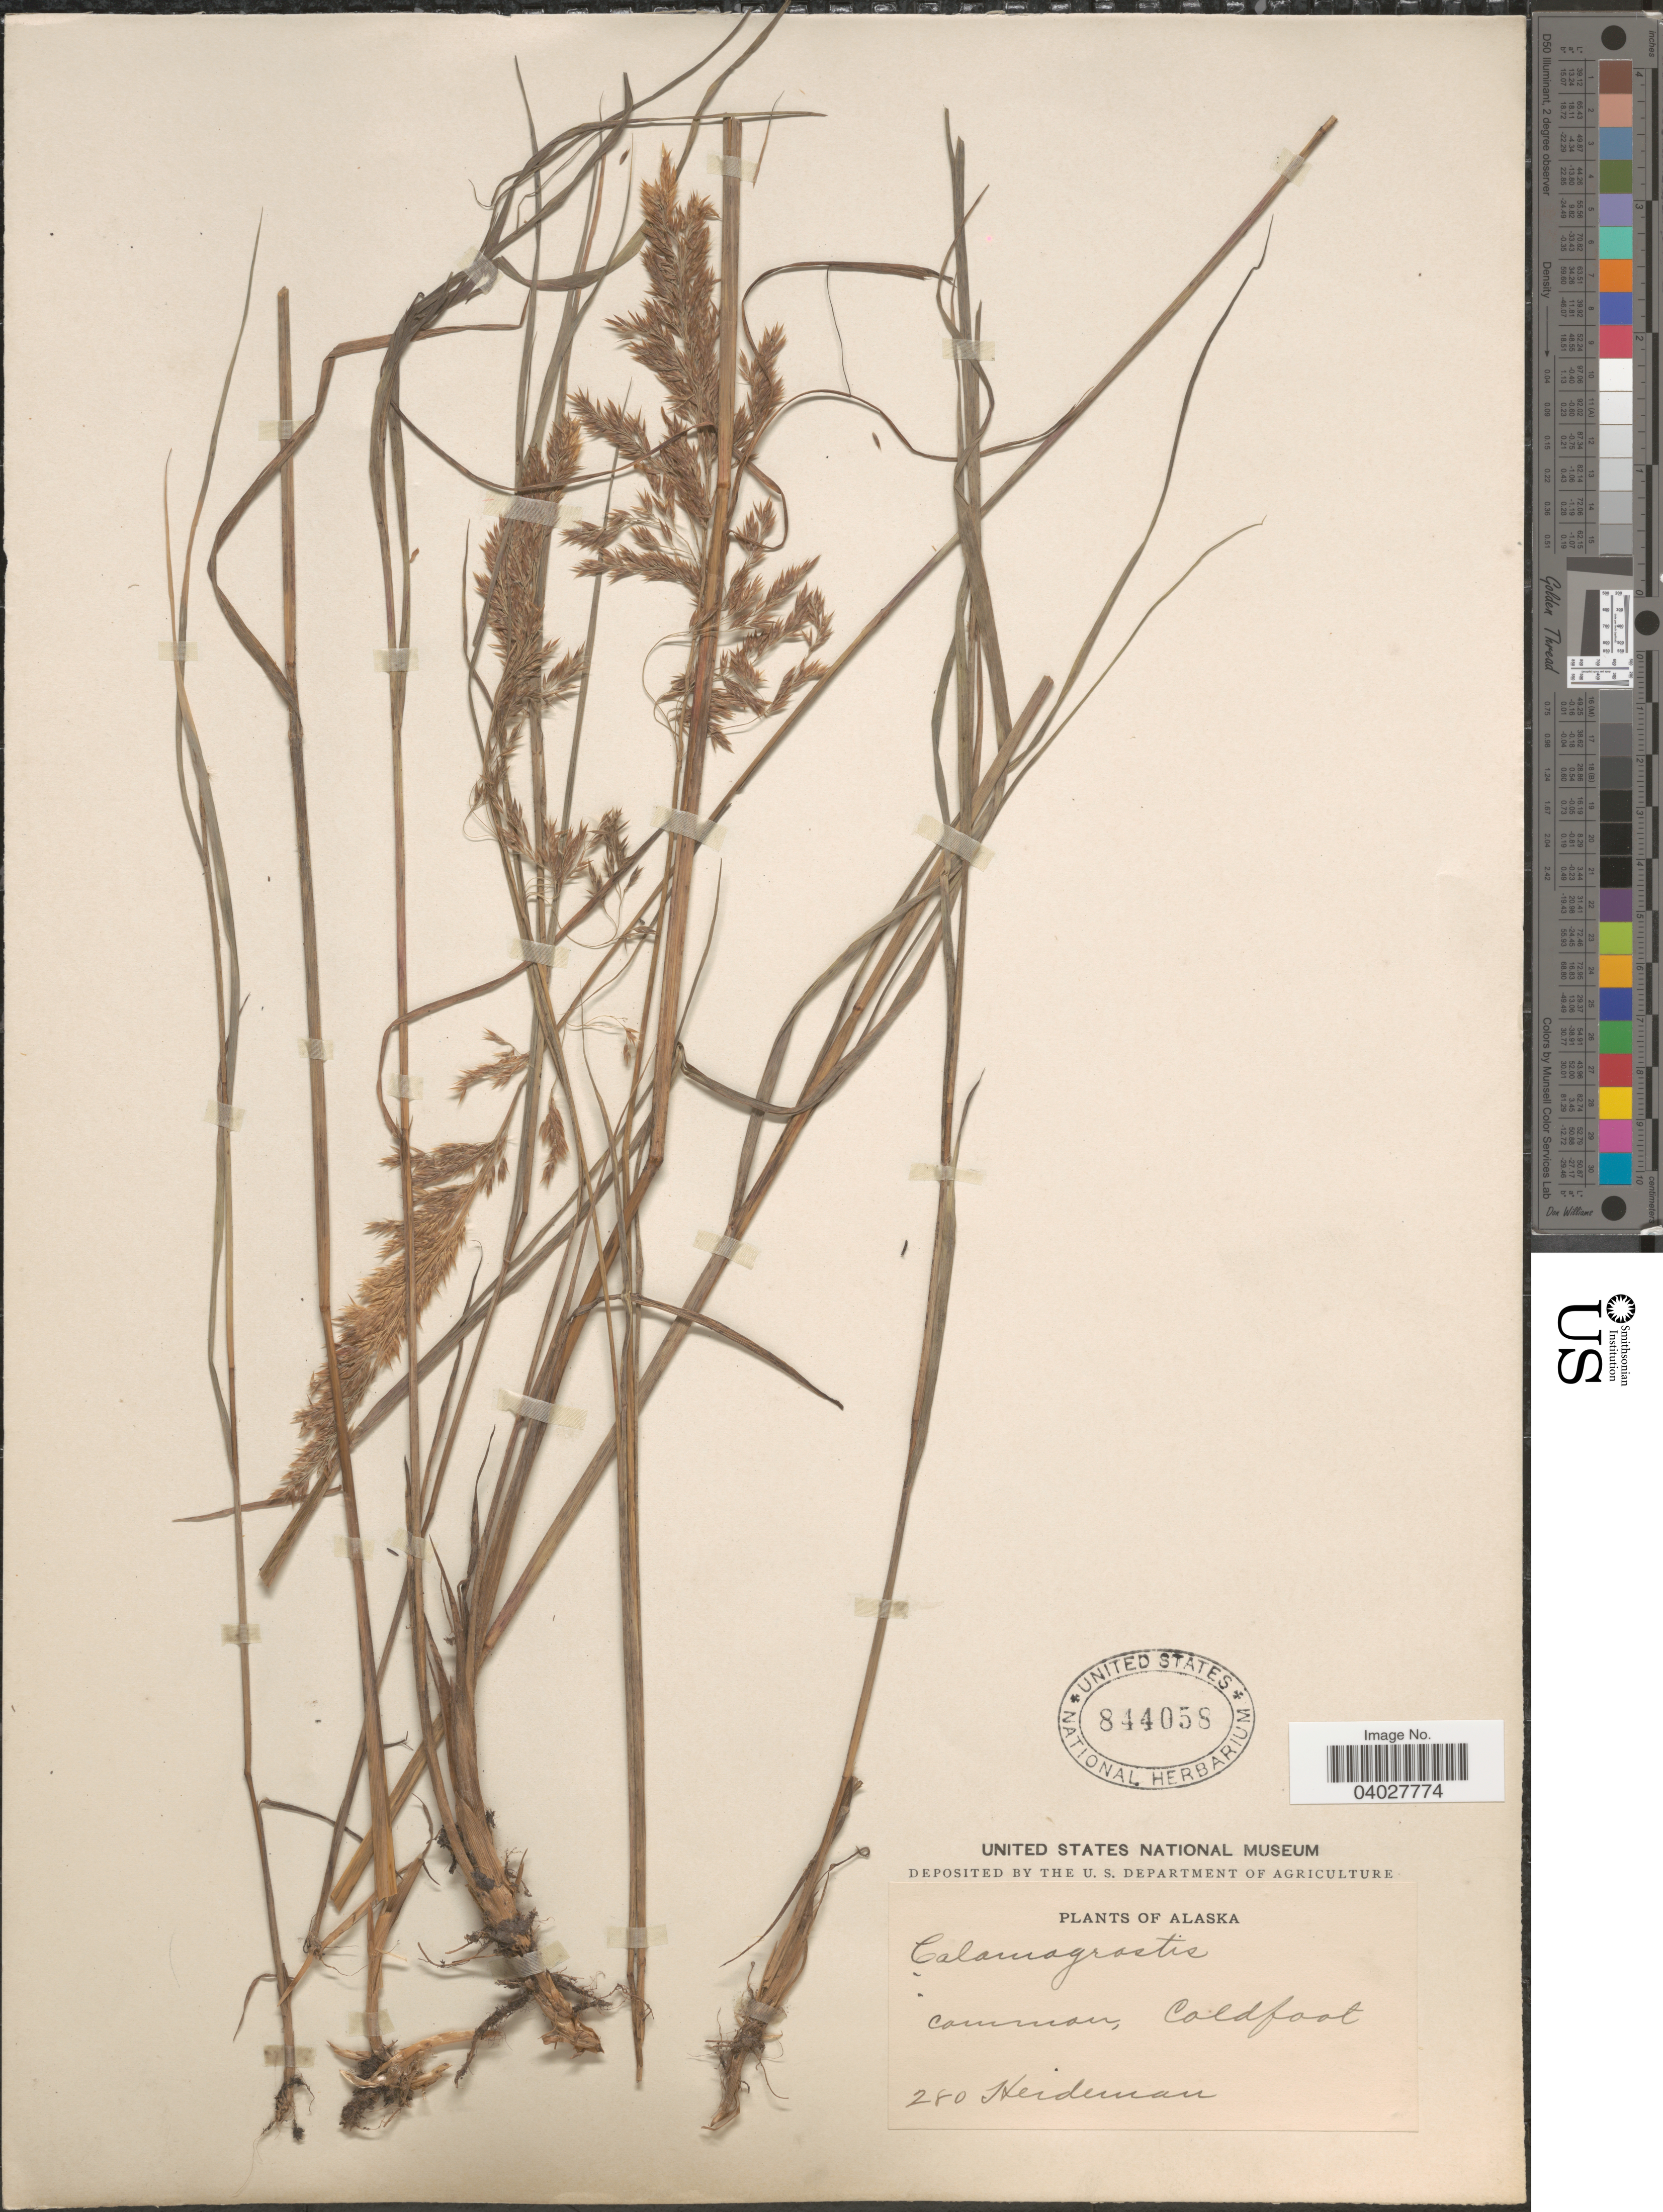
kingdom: Plantae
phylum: Tracheophyta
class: Liliopsida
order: Poales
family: Poaceae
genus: Calamagrostis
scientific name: Calamagrostis canadensis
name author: (Michx.) P. Beauv.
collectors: Heideman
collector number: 280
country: United States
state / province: Alaska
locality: Common, Coldfoot.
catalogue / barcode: US 844058